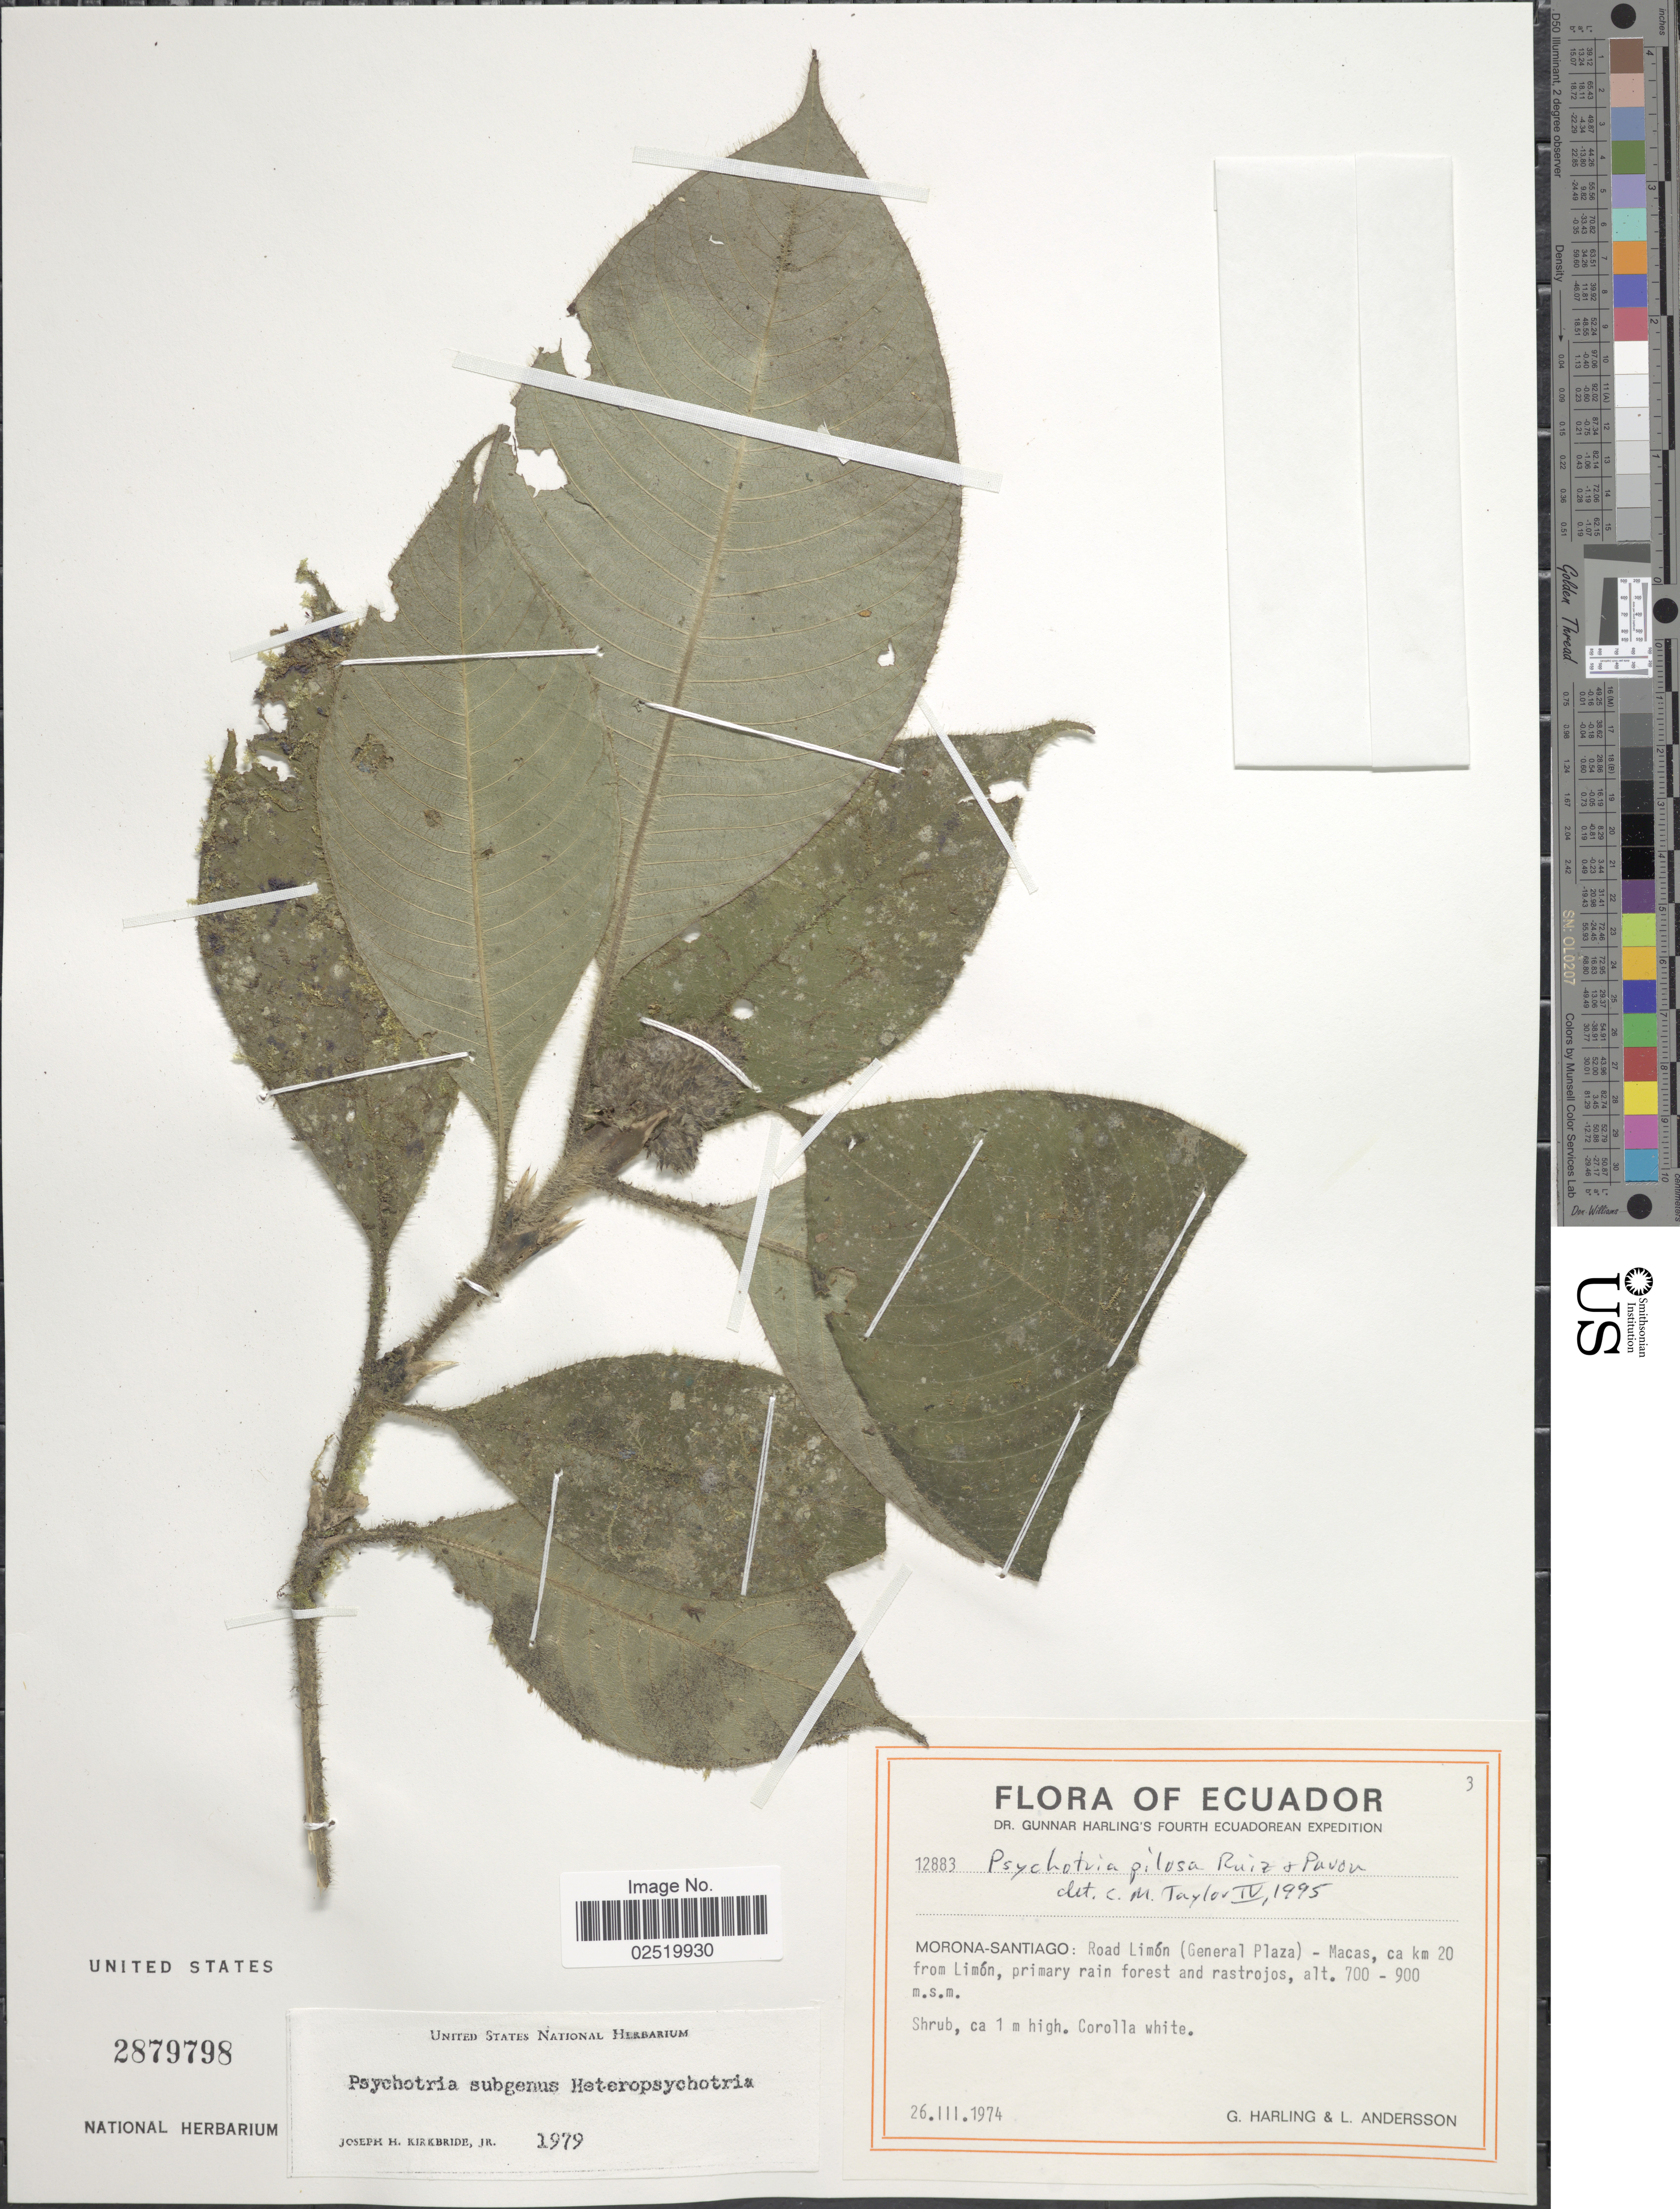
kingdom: Plantae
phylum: Tracheophyta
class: Magnoliopsida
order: Gentianales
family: Rubiaceae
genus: Psychotria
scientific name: Psychotria pilosa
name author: Ruiz & Pav.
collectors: G. Harling & L. Andersson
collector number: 12883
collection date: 1974-03-26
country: Ecuador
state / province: Morona-Santiago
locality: Road Limon (General Plaza) - Macas, ca km 20 from Limon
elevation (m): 700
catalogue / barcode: US 2879798